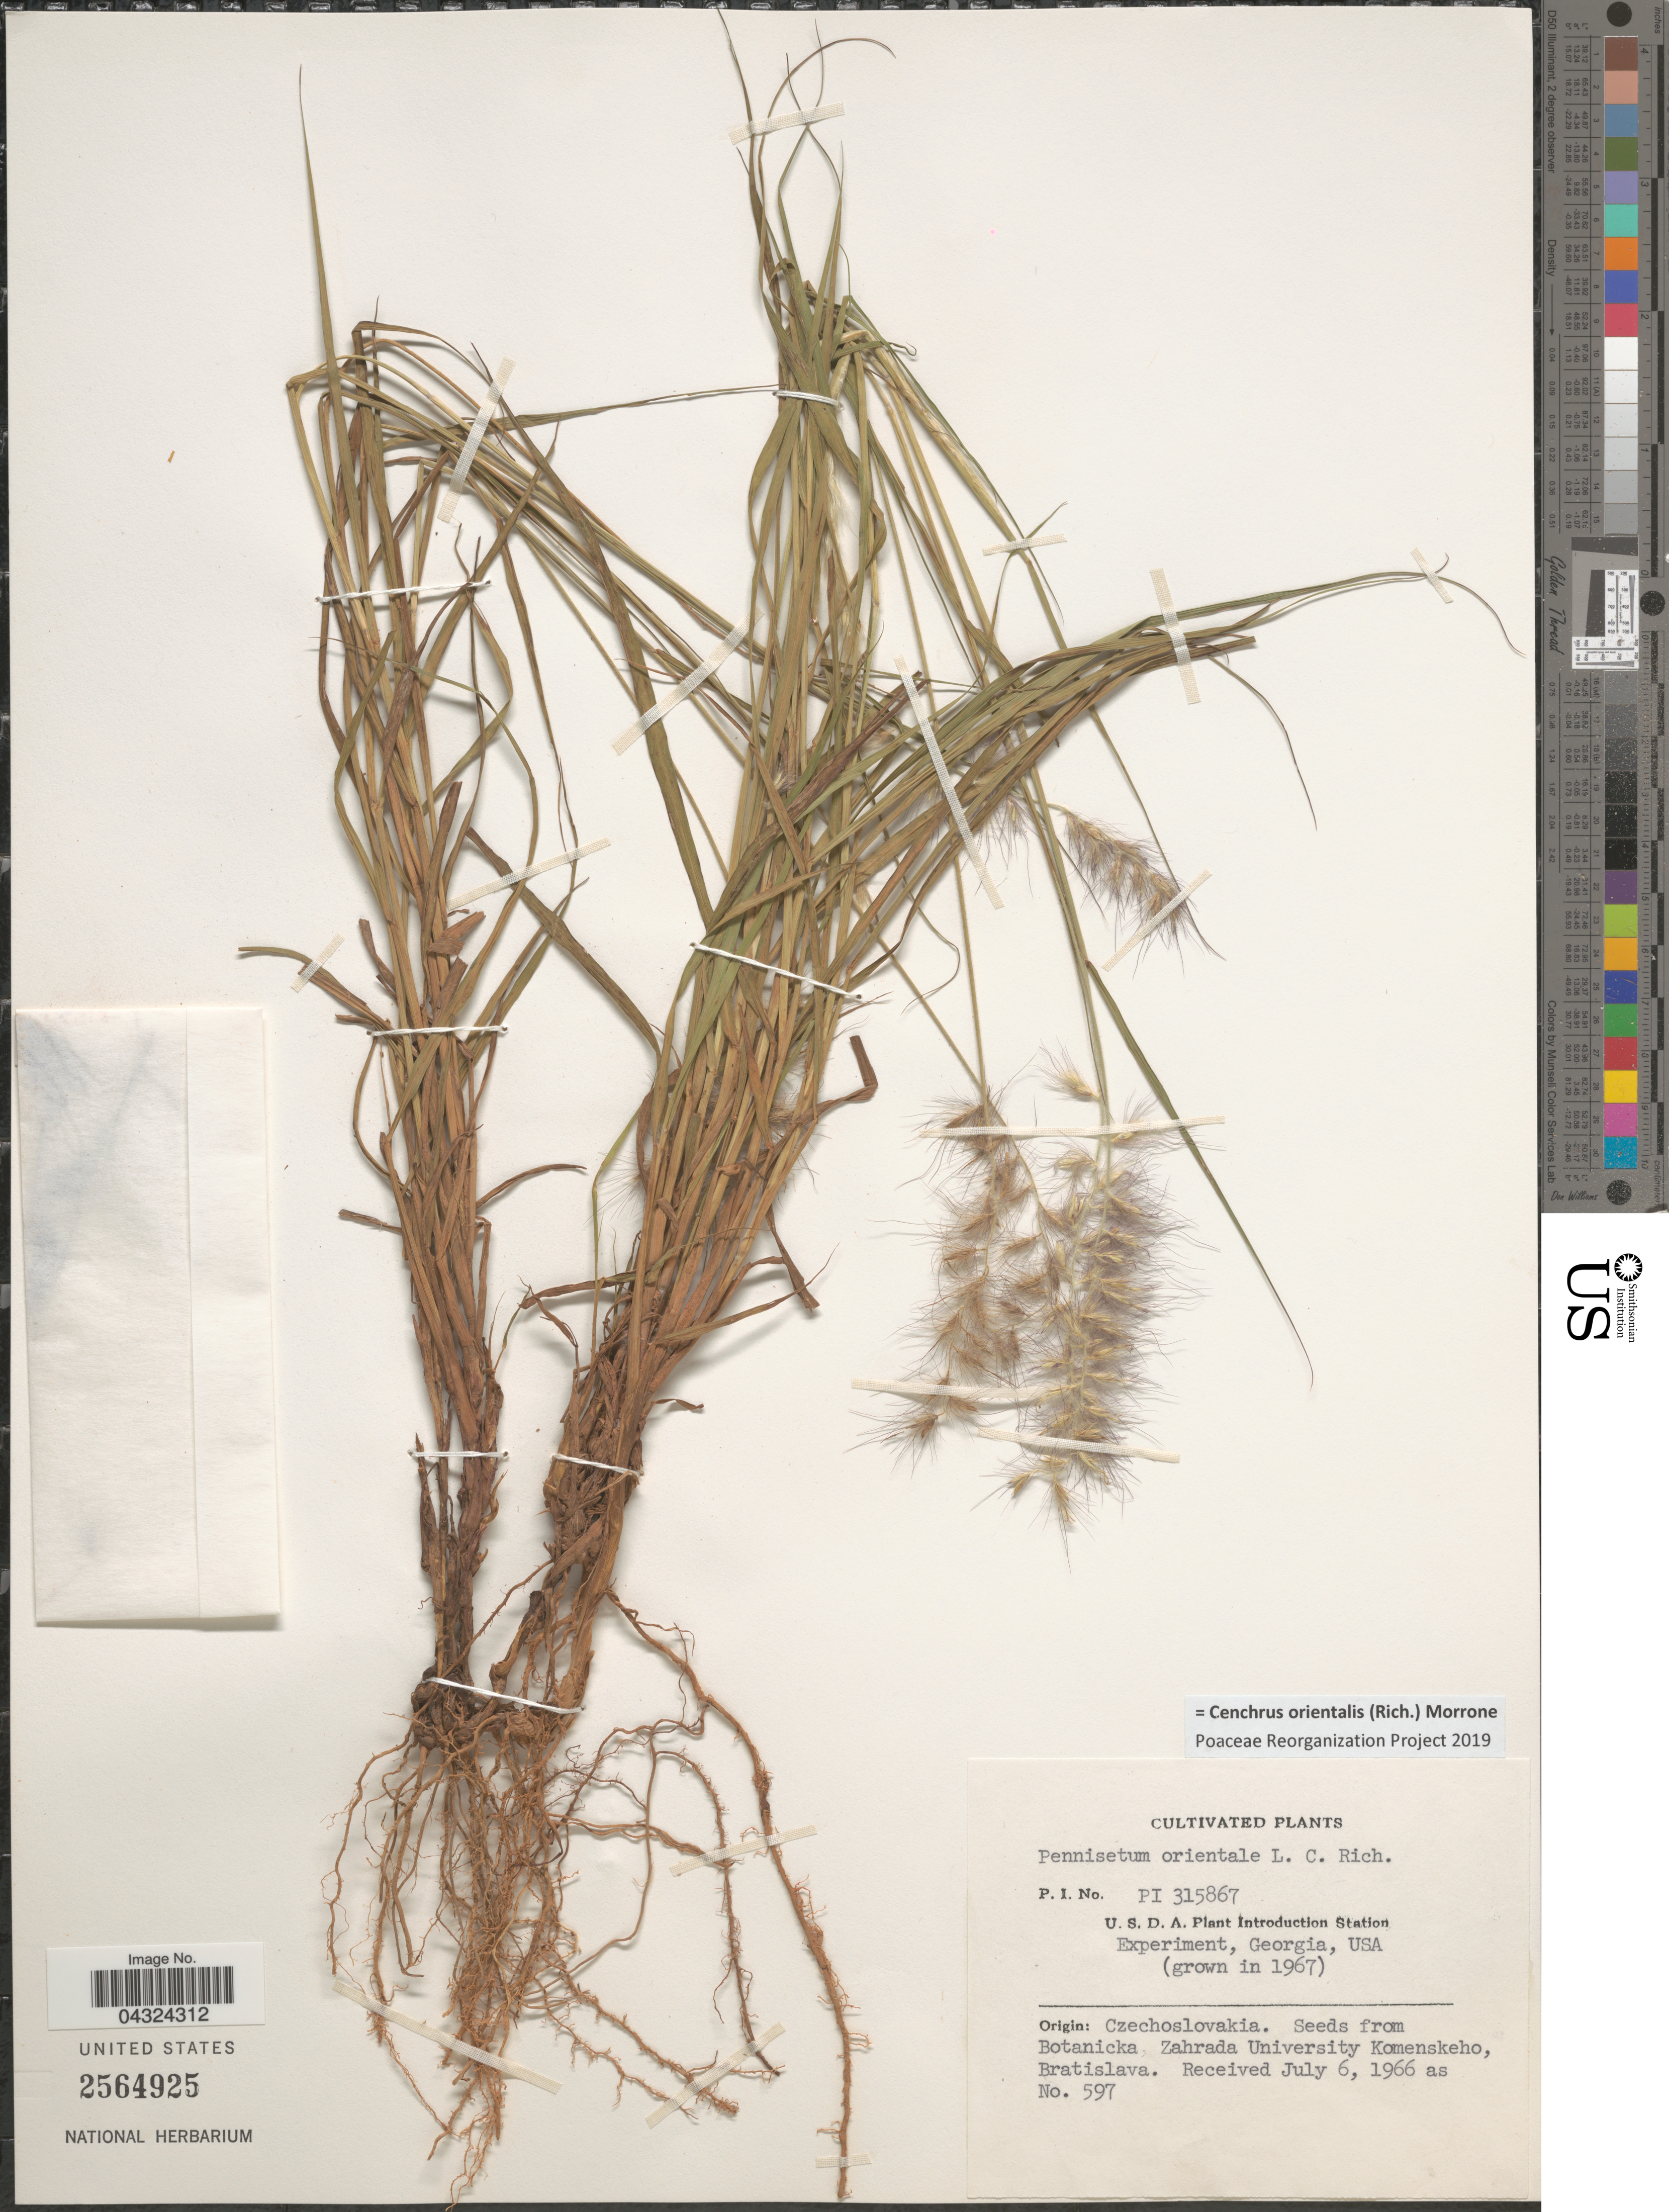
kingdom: Plantae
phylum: Tracheophyta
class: Liliopsida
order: Poales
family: Poaceae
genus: Cenchrus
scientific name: Cenchrus orientalis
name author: (Rich.) Morrone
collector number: PI315867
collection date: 1967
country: United States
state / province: Georgia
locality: U.S.D.A. Plant Introduction Station Experiment.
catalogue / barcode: US 2564925